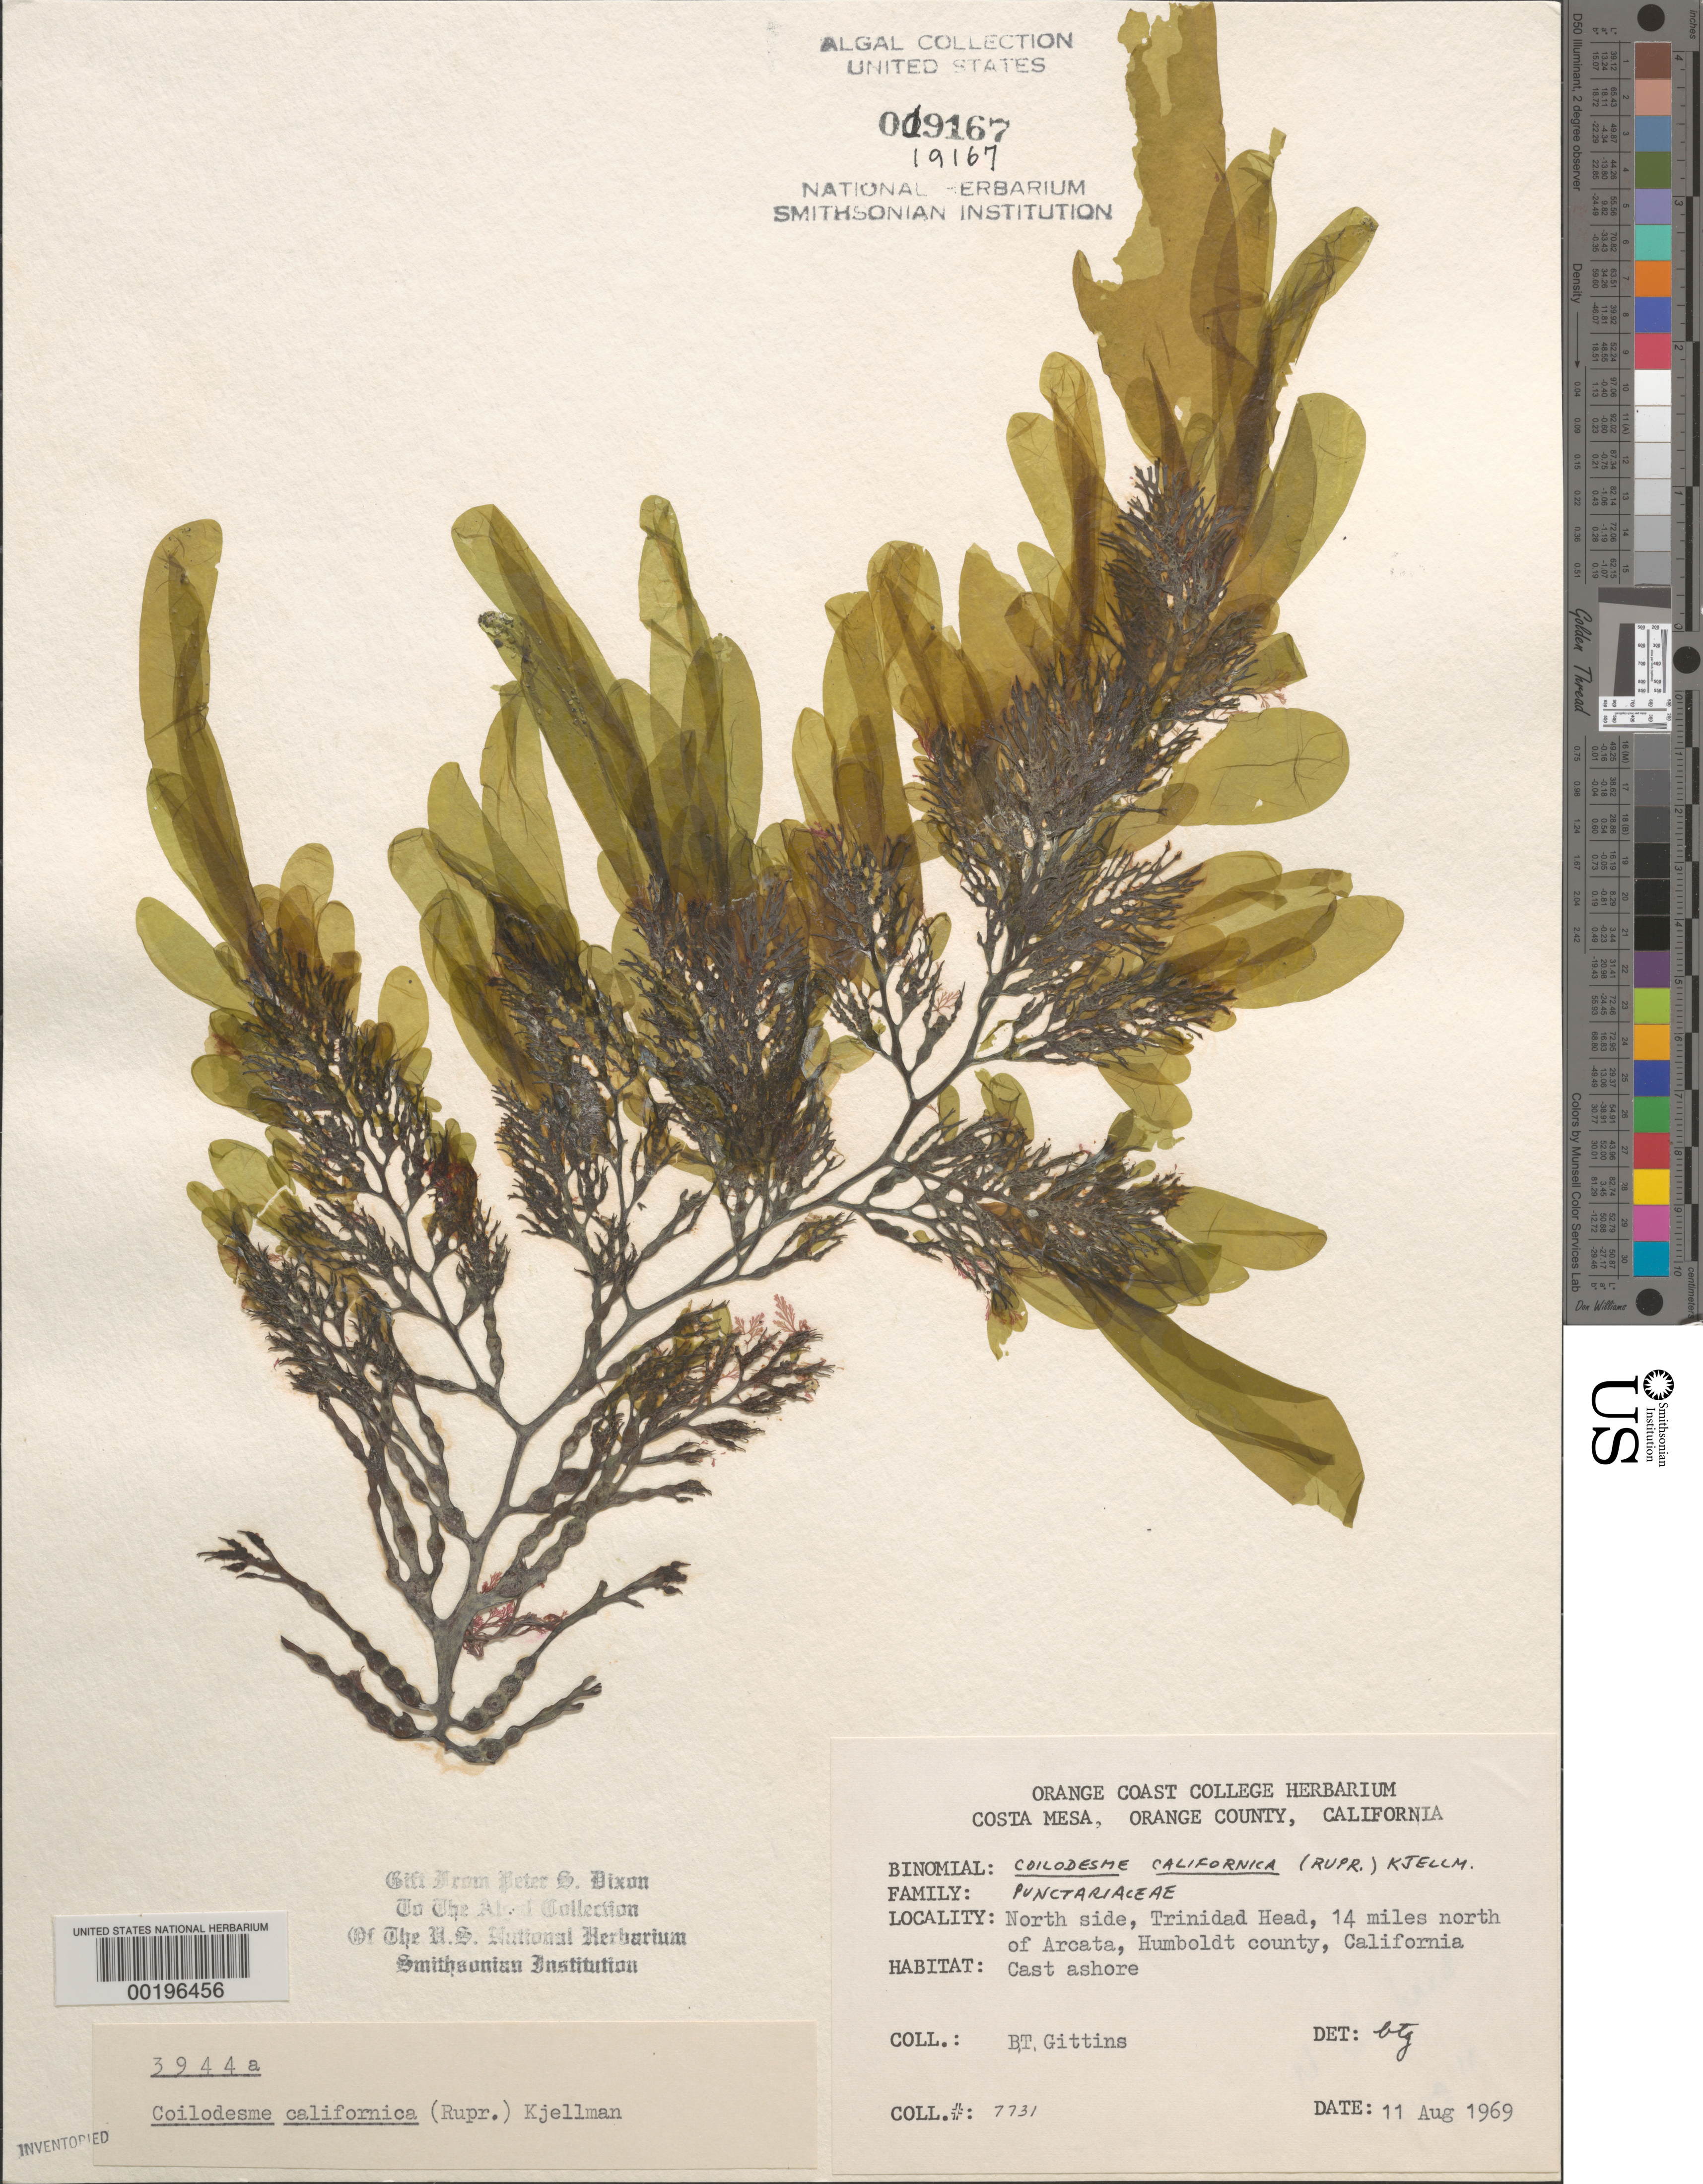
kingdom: Chromista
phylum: Ochrophyta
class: Phaeophyceae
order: Ectocarpales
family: Chordariaceae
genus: Coilodesme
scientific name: Coilodesme californica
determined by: Gittins, B. T.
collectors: B. Gittins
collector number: BTG 7731 & PSD 3944A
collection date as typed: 11 Aug 1969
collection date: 1969-08-11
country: United States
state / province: California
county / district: Humboldt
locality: Trinidad Head, 14 miles north of Arcata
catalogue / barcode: US 19167